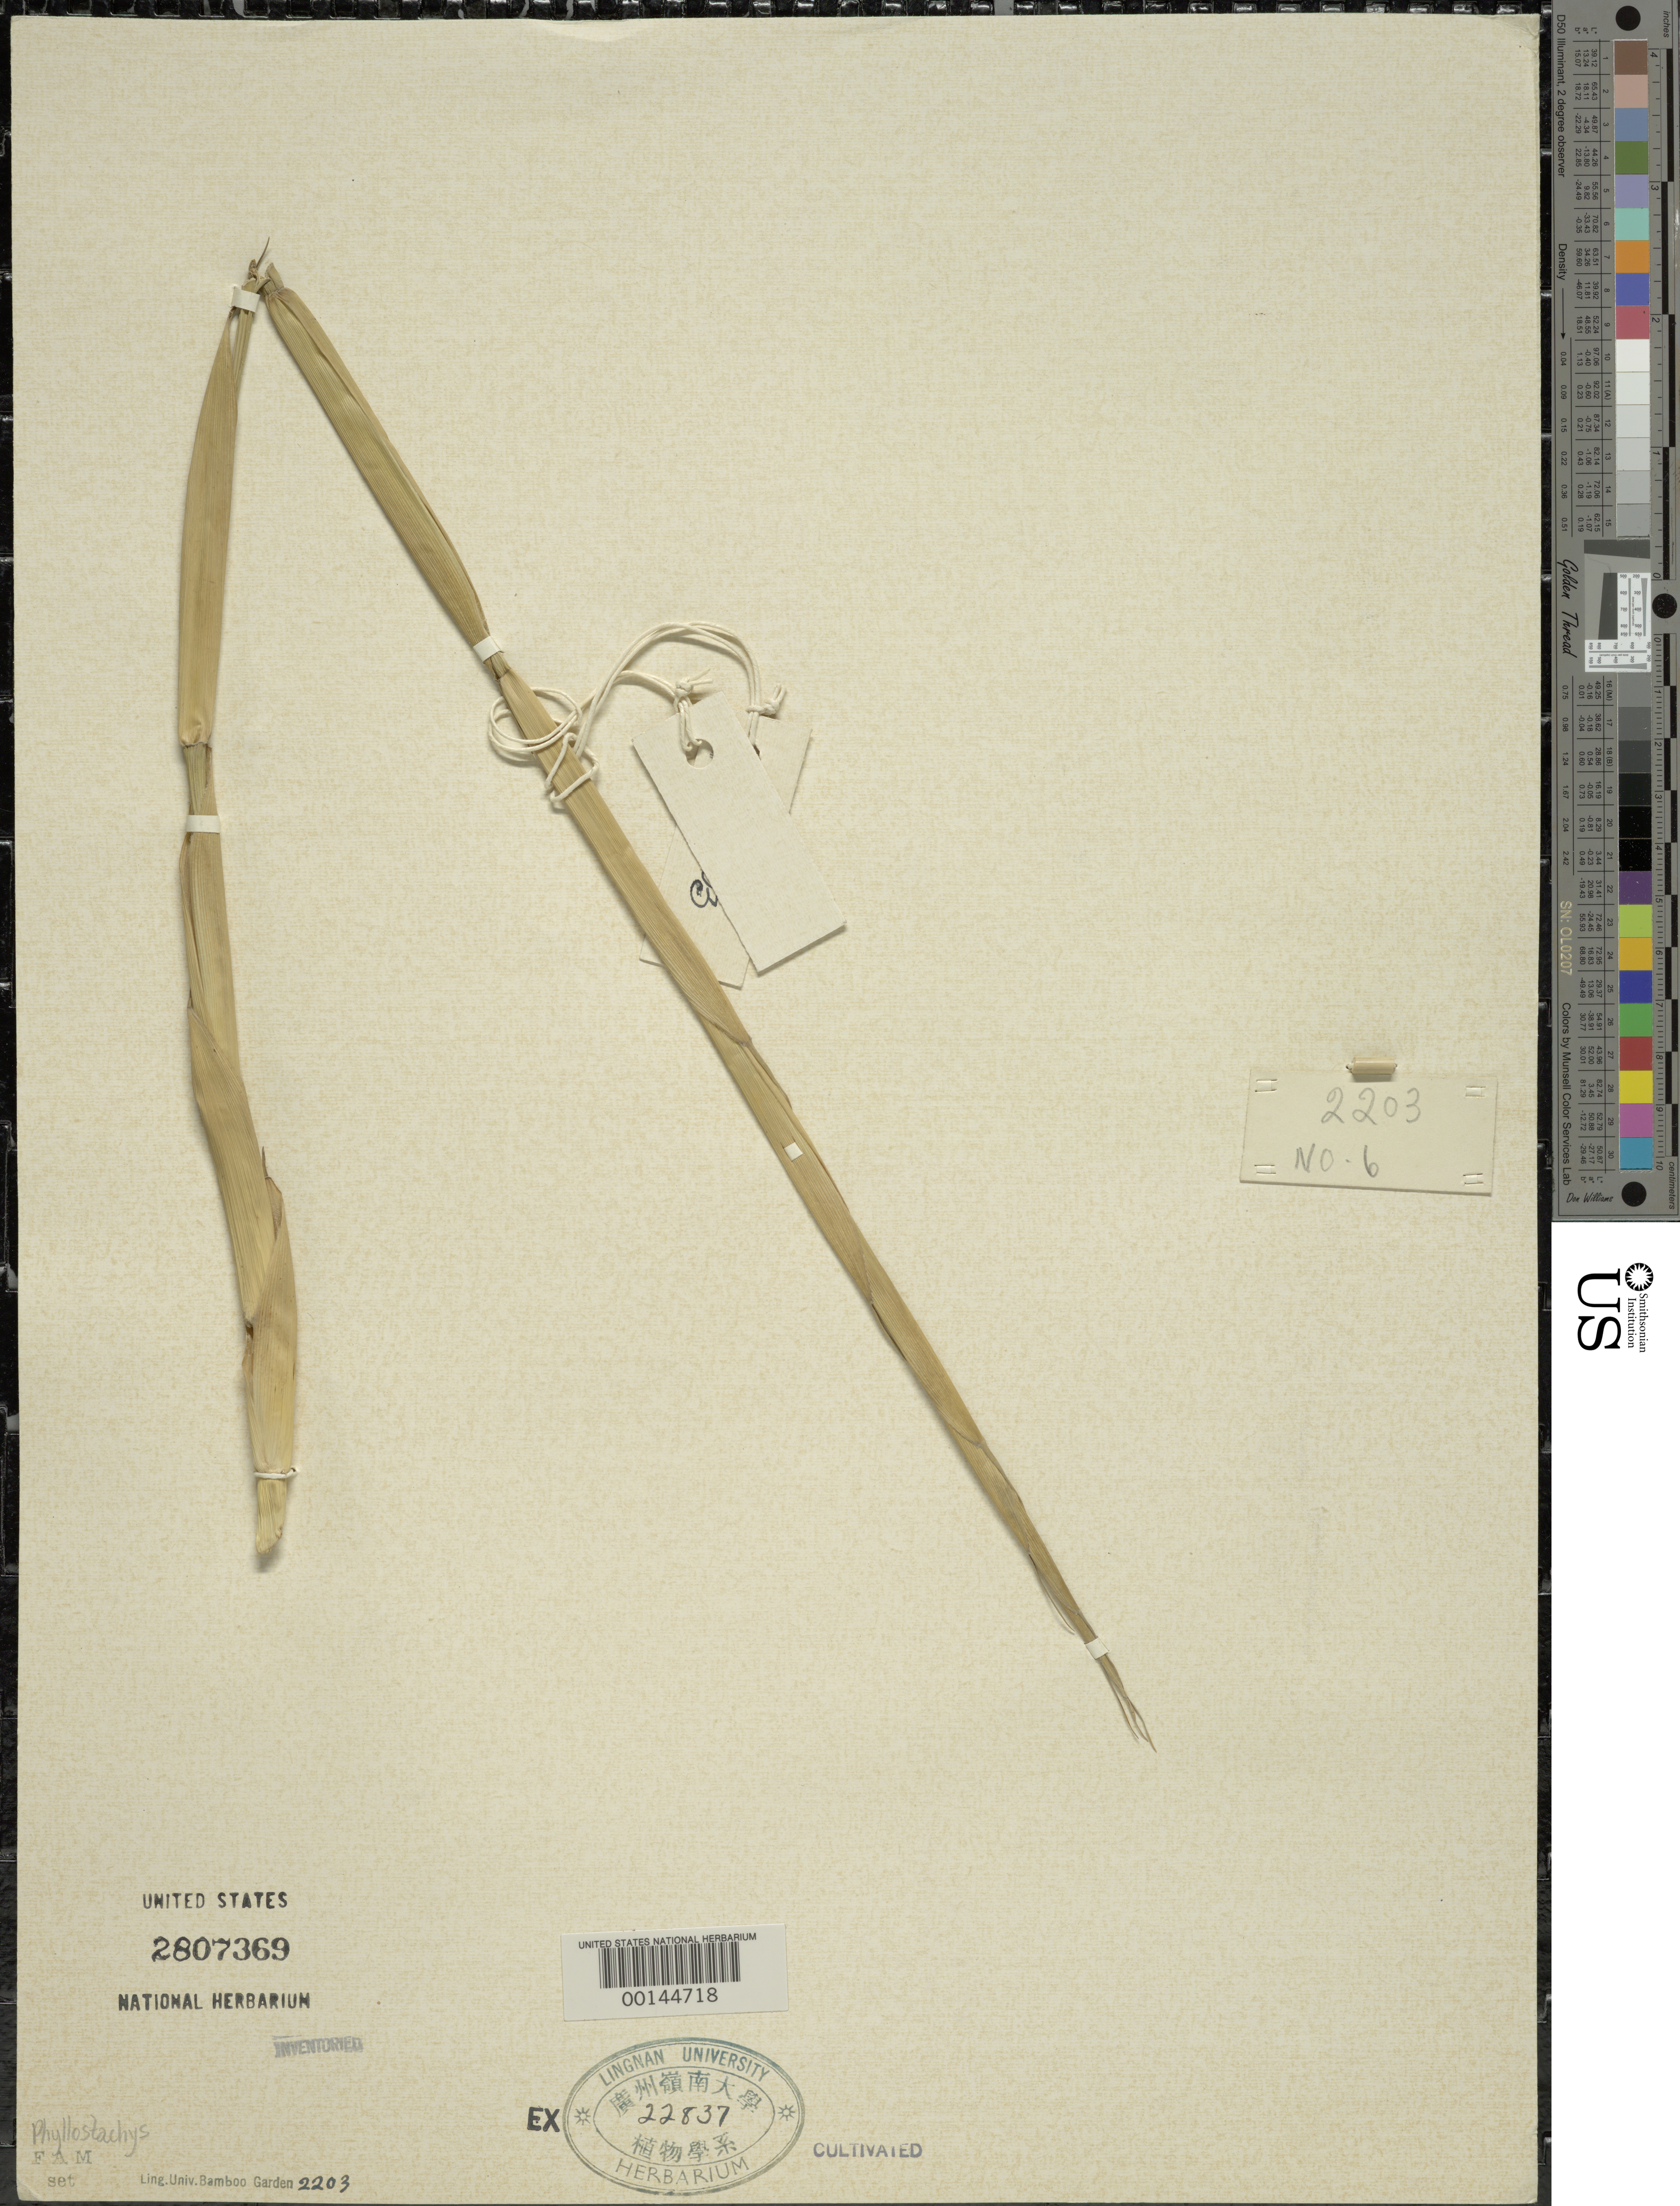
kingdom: Plantae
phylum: Tracheophyta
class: Liliopsida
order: Poales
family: Poaceae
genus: Phyllostachys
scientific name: Phyllostachys sp.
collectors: H. L. Fung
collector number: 20612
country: China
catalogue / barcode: US 2807369